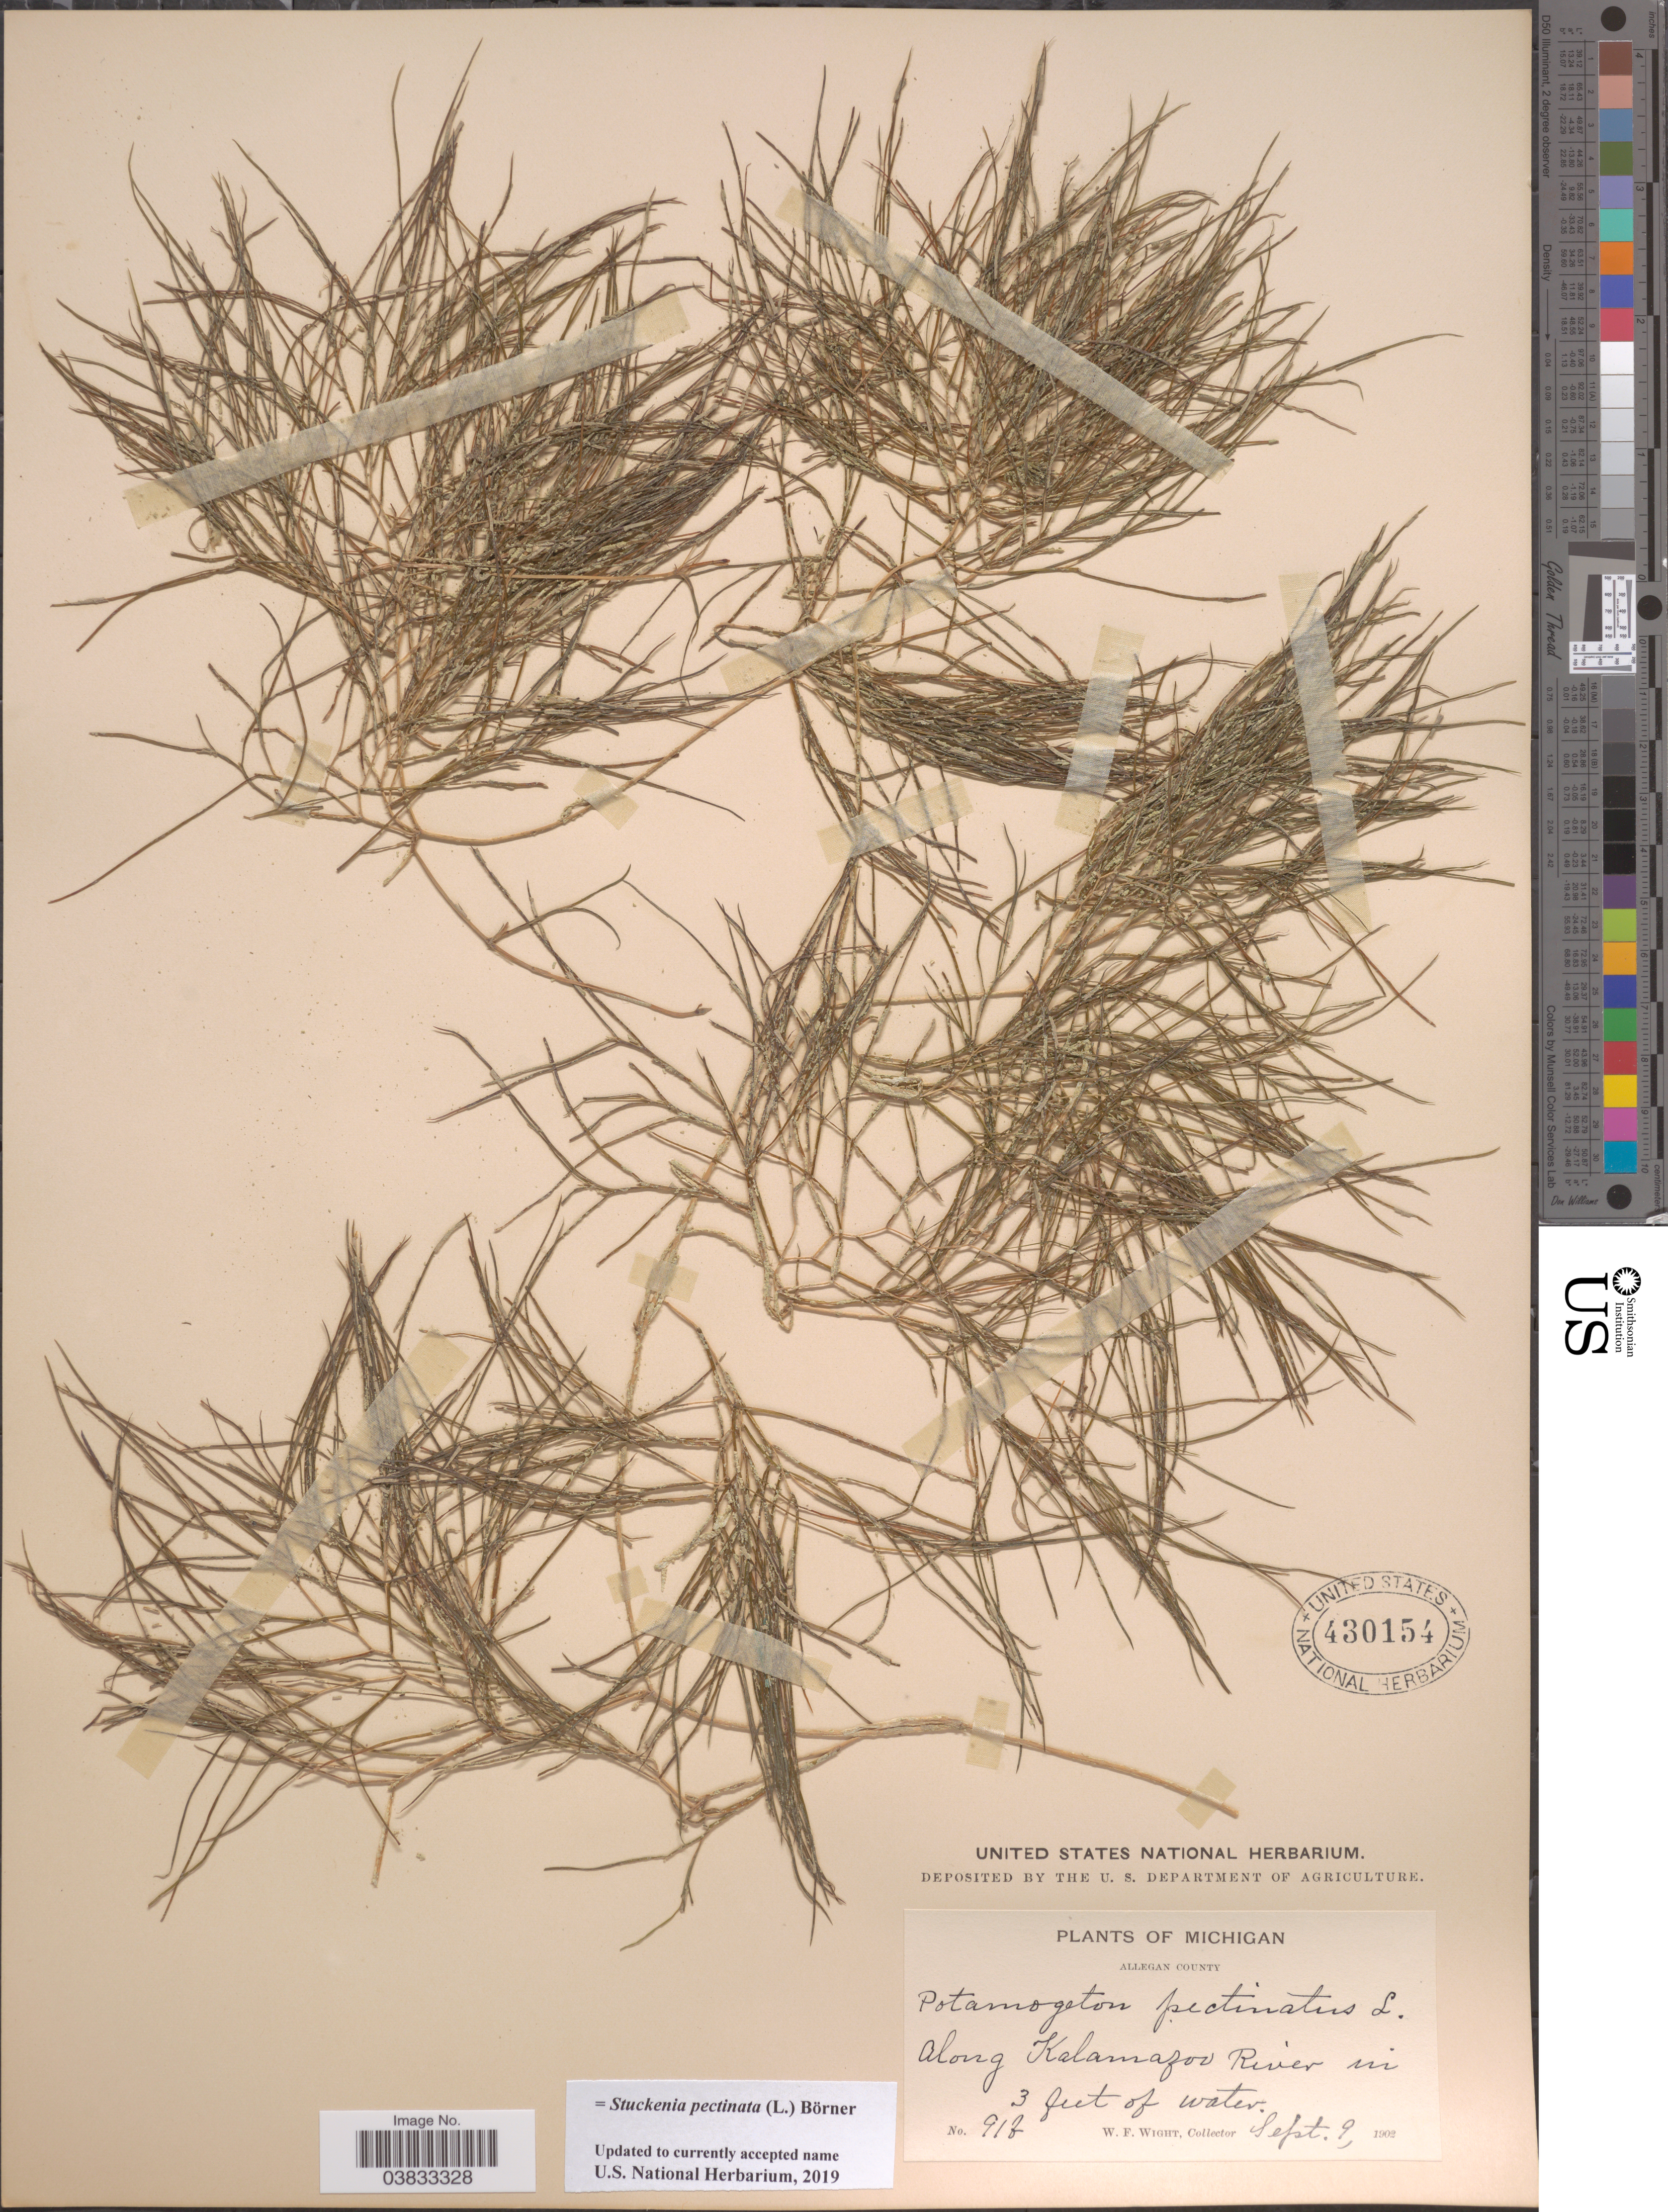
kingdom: Plantae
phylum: Tracheophyta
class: Liliopsida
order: Alismatales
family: Potamogetonaceae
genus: Stuckenia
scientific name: Stuckenia pectinata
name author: (L.) Börner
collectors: W. Wight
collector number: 918*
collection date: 1902-09-09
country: United States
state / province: Michigan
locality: Allegan County. Along Kalamazoo River.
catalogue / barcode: US 430154